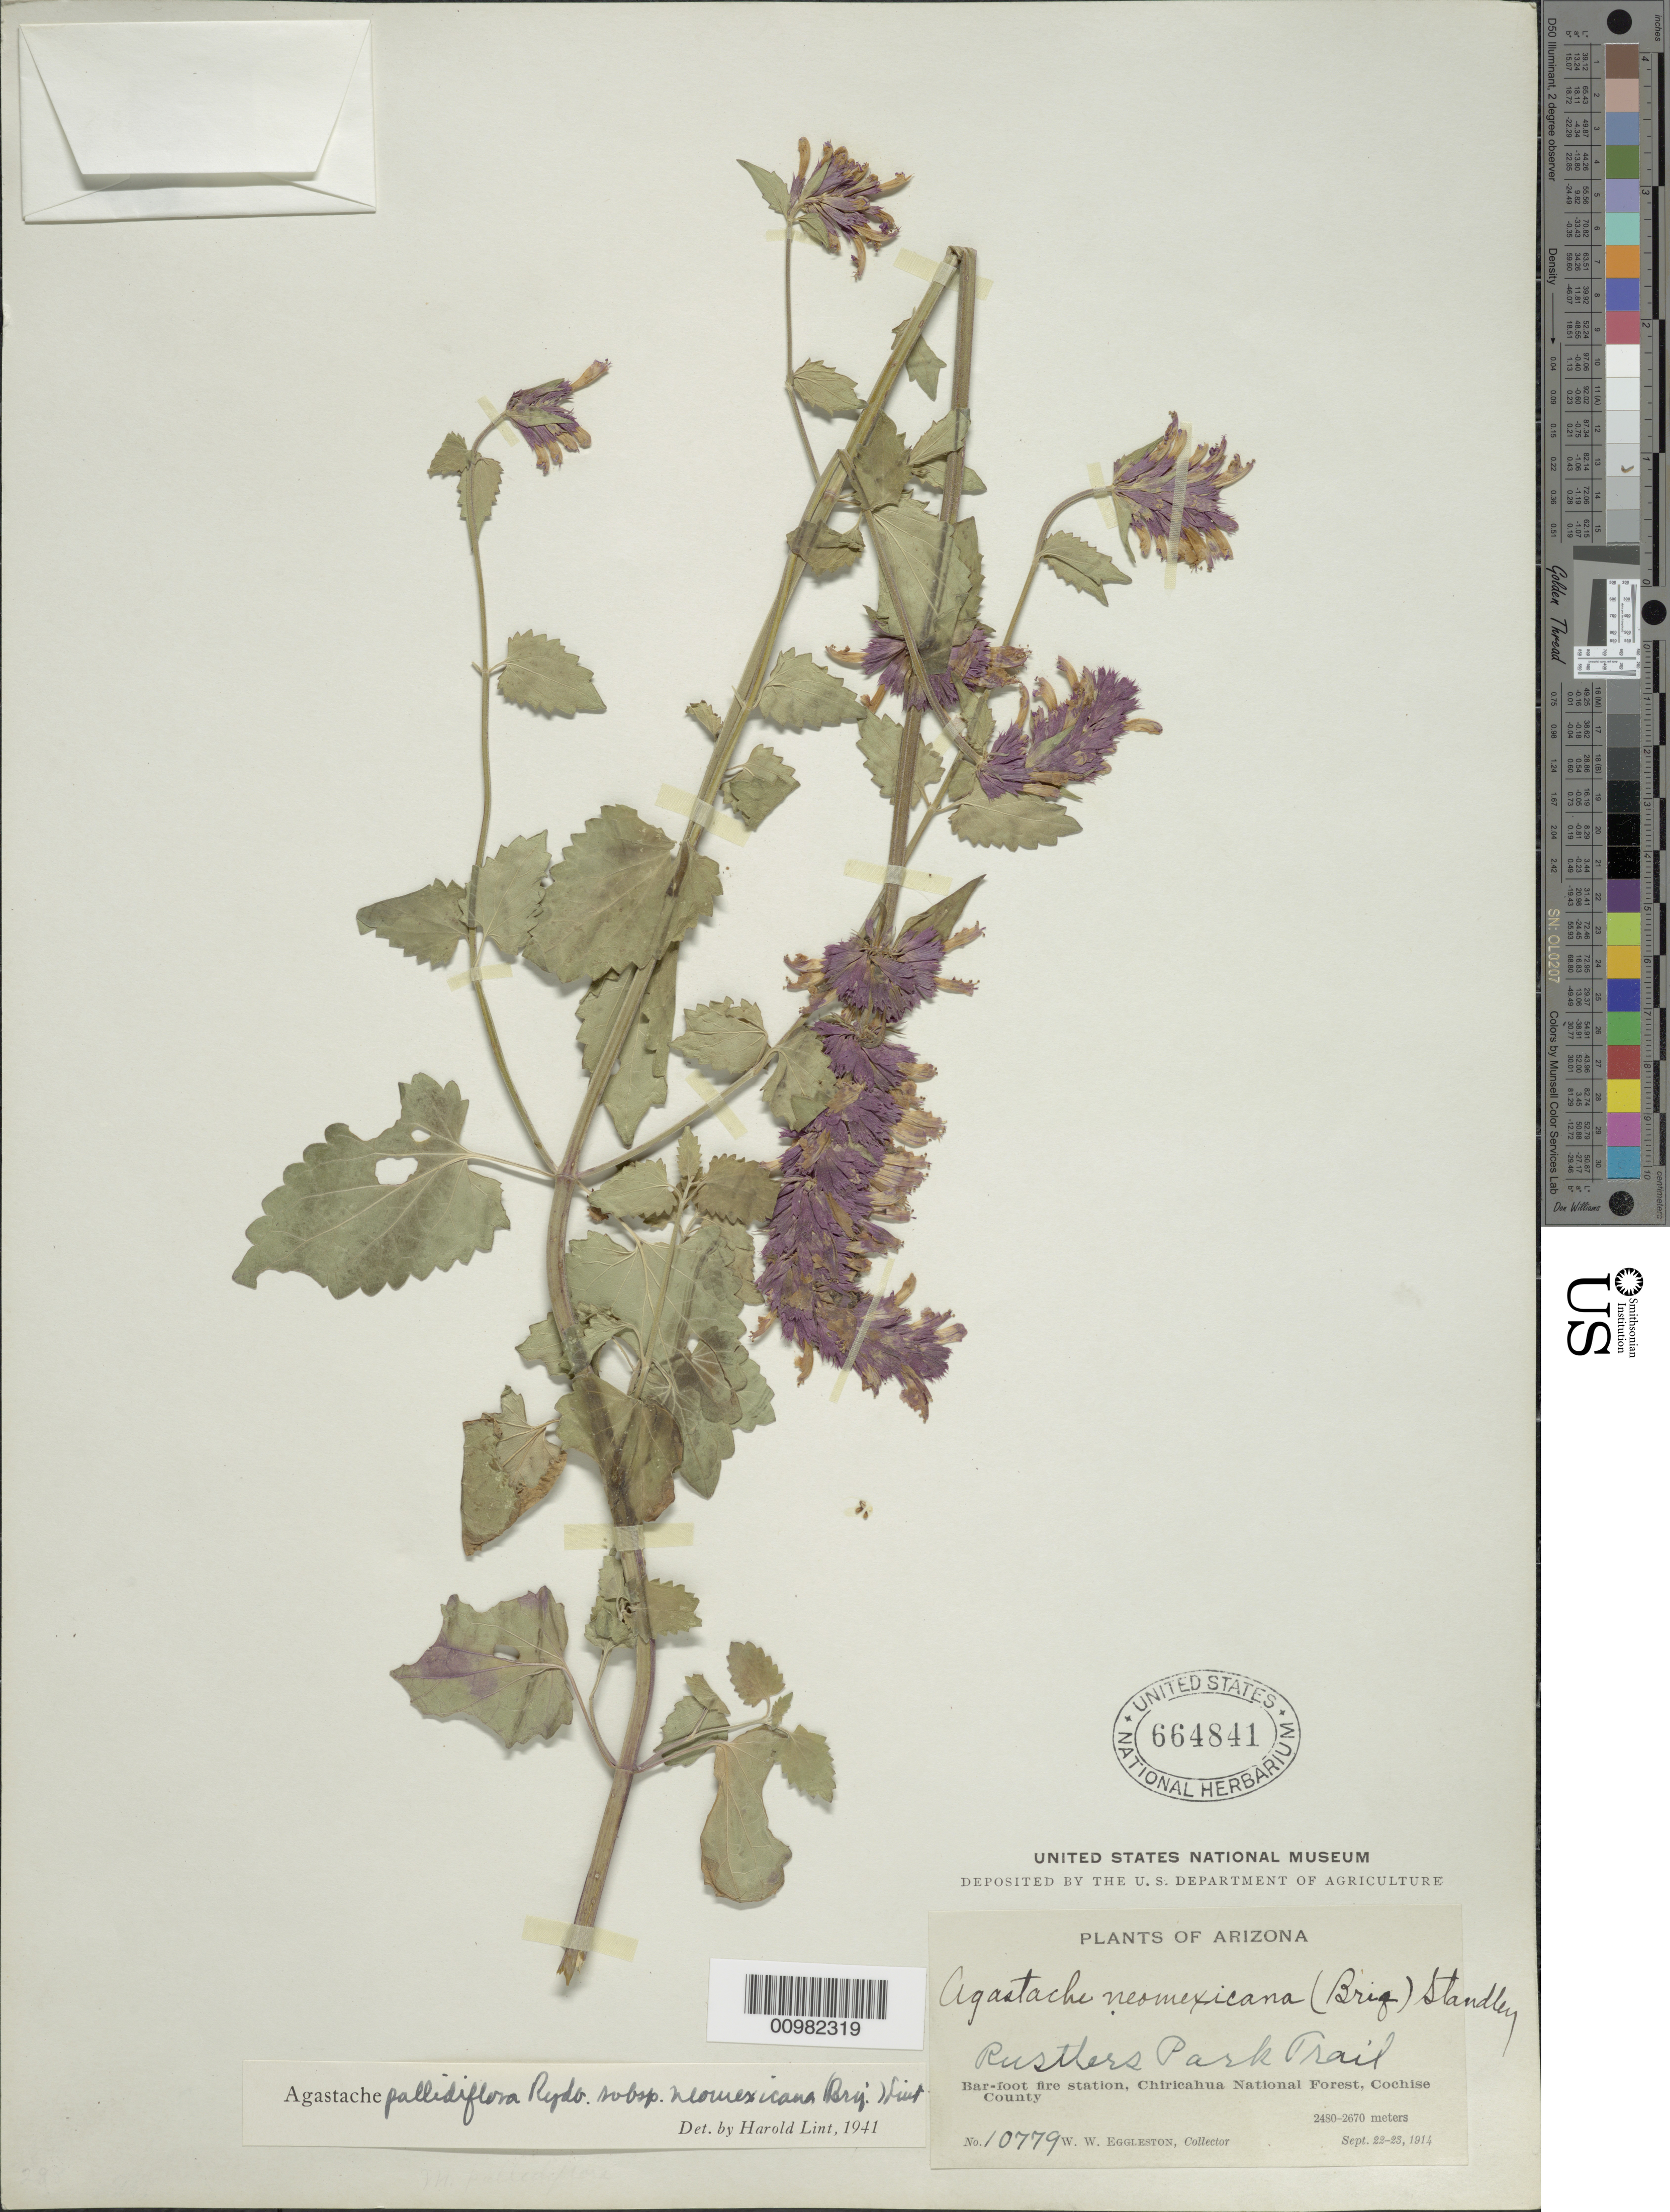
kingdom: Plantae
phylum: Tracheophyta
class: Magnoliopsida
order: Lamiales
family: Lamiaceae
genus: Agastache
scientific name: Agastache pallidiflora var. gilensis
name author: R. W. Sanders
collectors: W. W. Eggleston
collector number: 10779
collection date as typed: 22 Sep 1914 to 25 Sep 1914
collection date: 1914-09-22/1914-09-25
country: United States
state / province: Arizona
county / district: Cochise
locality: Chiricahua National Forest; Bar-foot fire station; Rustless Park Trail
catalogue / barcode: US 664841